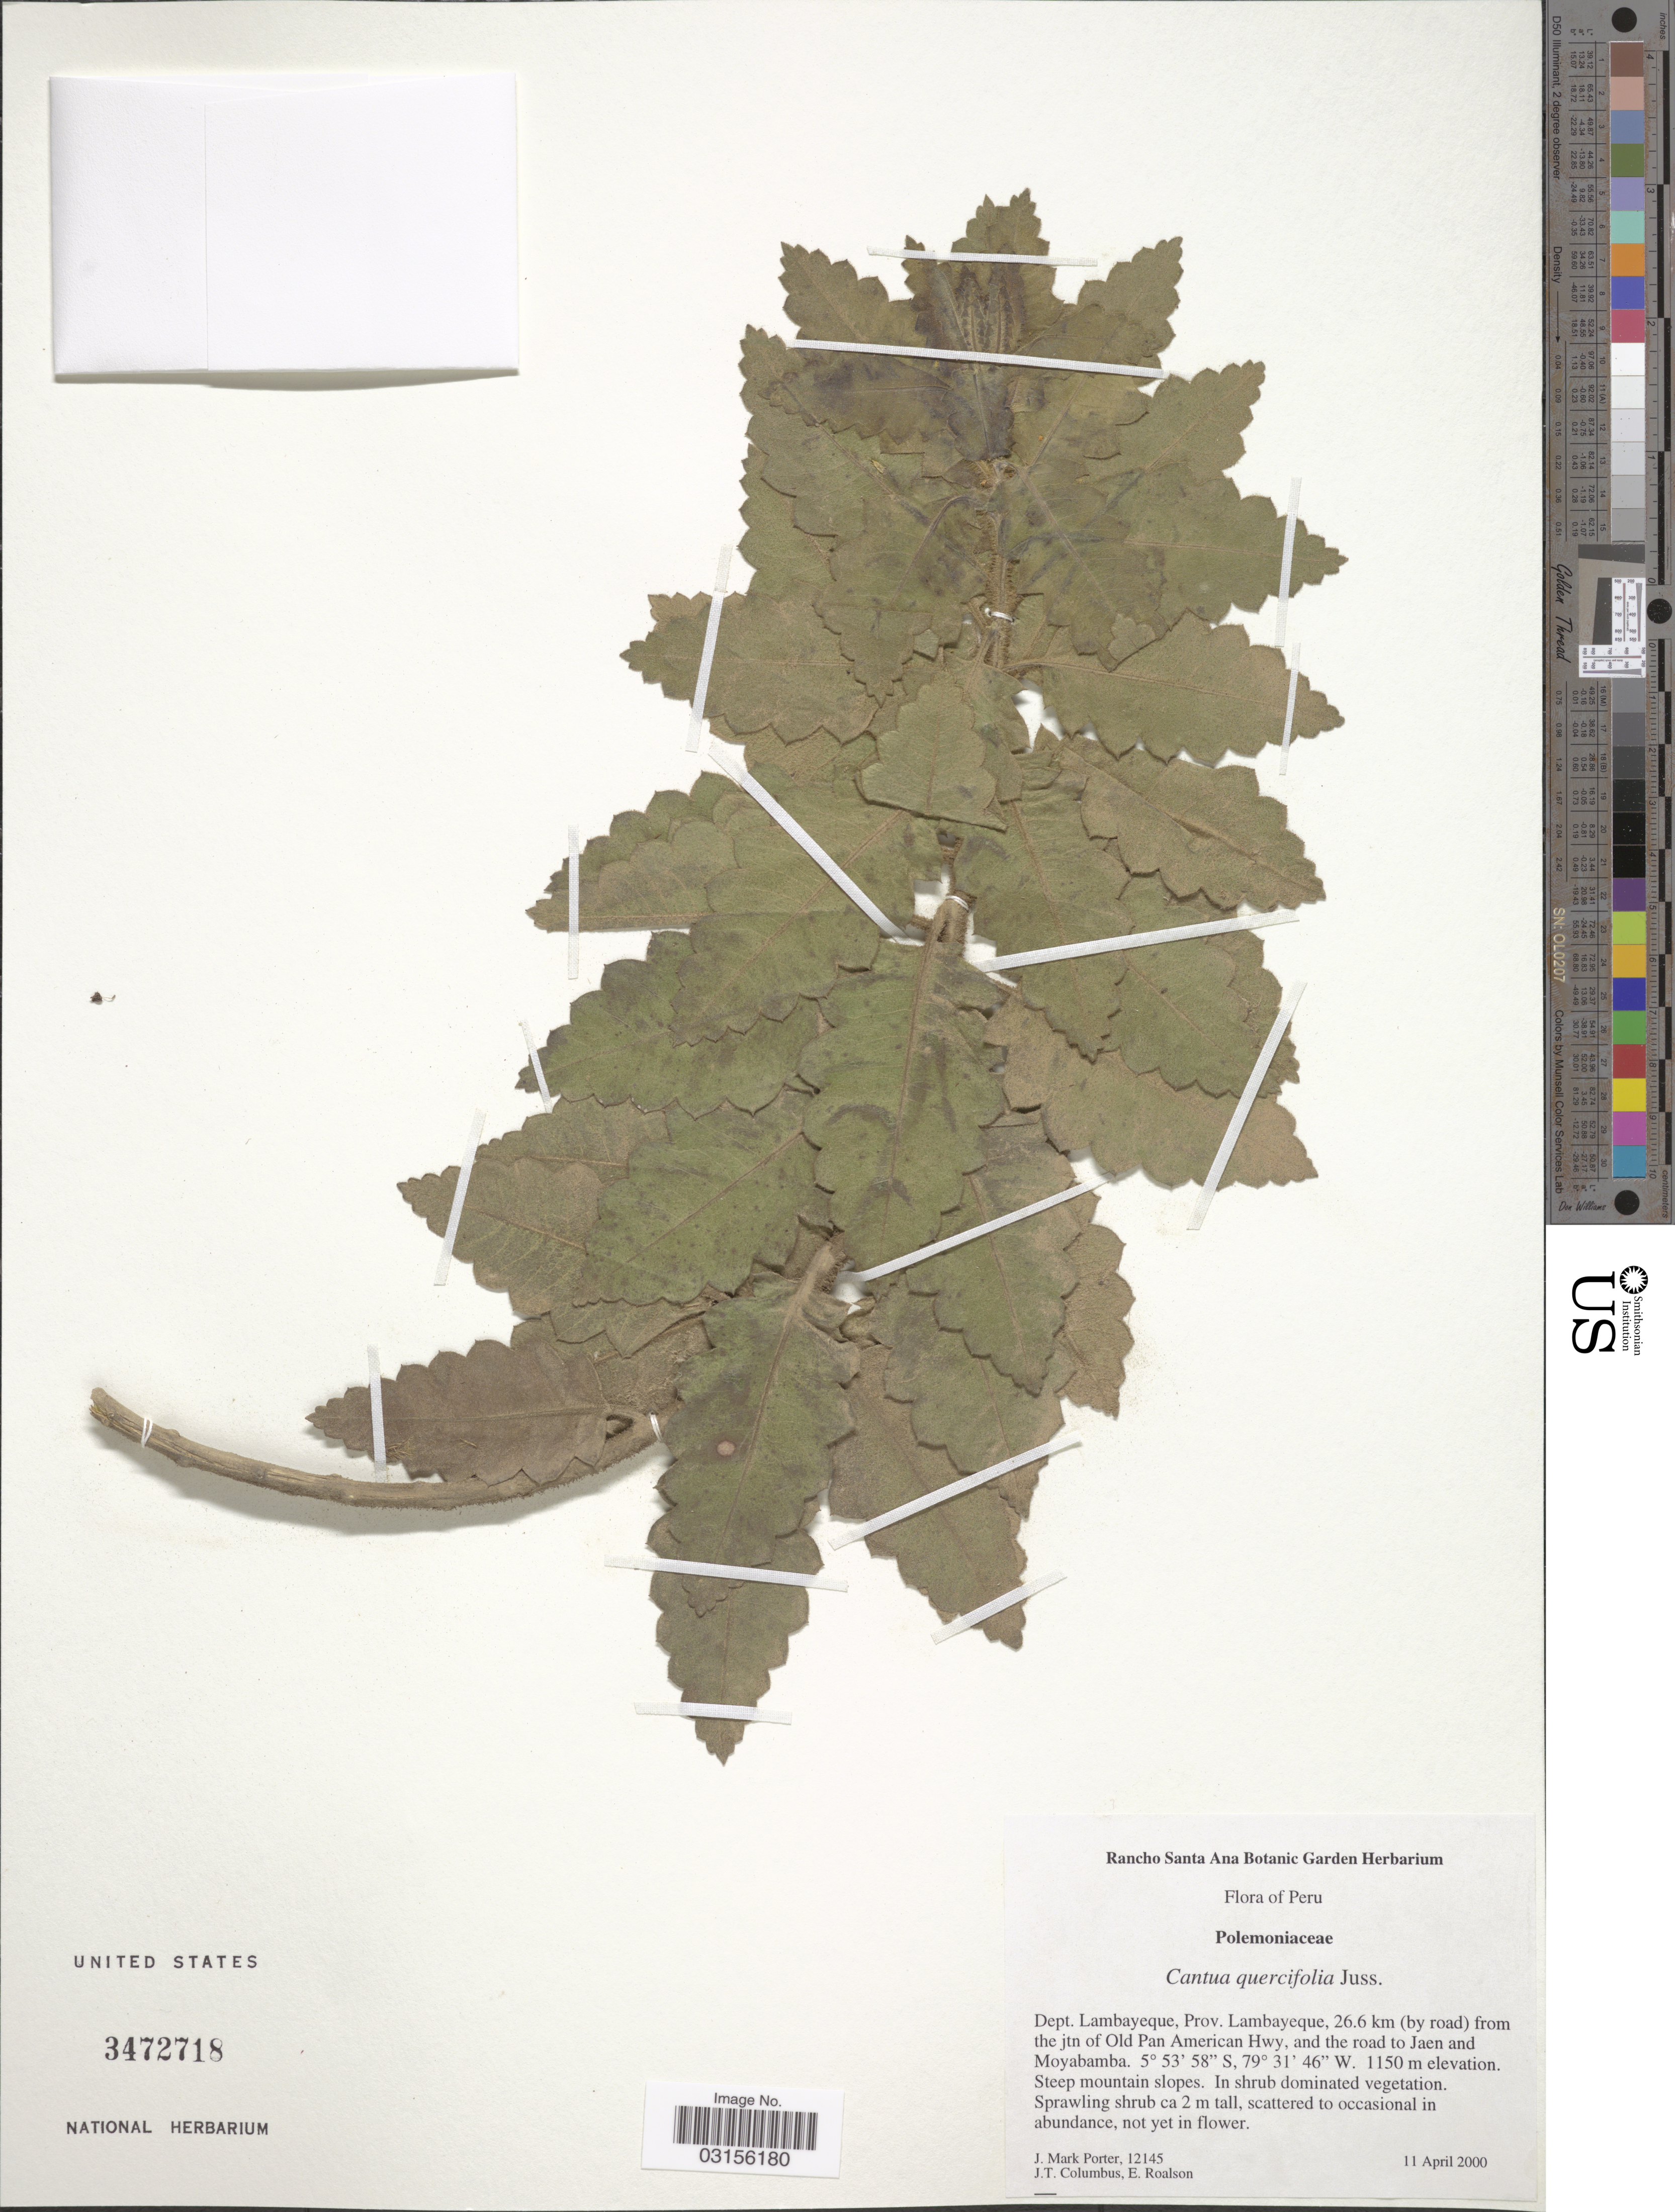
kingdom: Plantae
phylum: Tracheophyta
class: Magnoliopsida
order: Ericales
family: Polemoniaceae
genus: Cantua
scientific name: Cantua quercifolia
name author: Juss.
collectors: J. M. Porter, J. T. Columbus & E. H. Roalson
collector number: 12145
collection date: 2000-04-11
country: Peru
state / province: Lambayeque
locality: Dept. Lambayeque, Prov. Lambayeque, 26.6 km (by road) from the jtn of Old Pan American Hwy, and the road to Jaén and Moyabamba.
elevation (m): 1150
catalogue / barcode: US 3472718